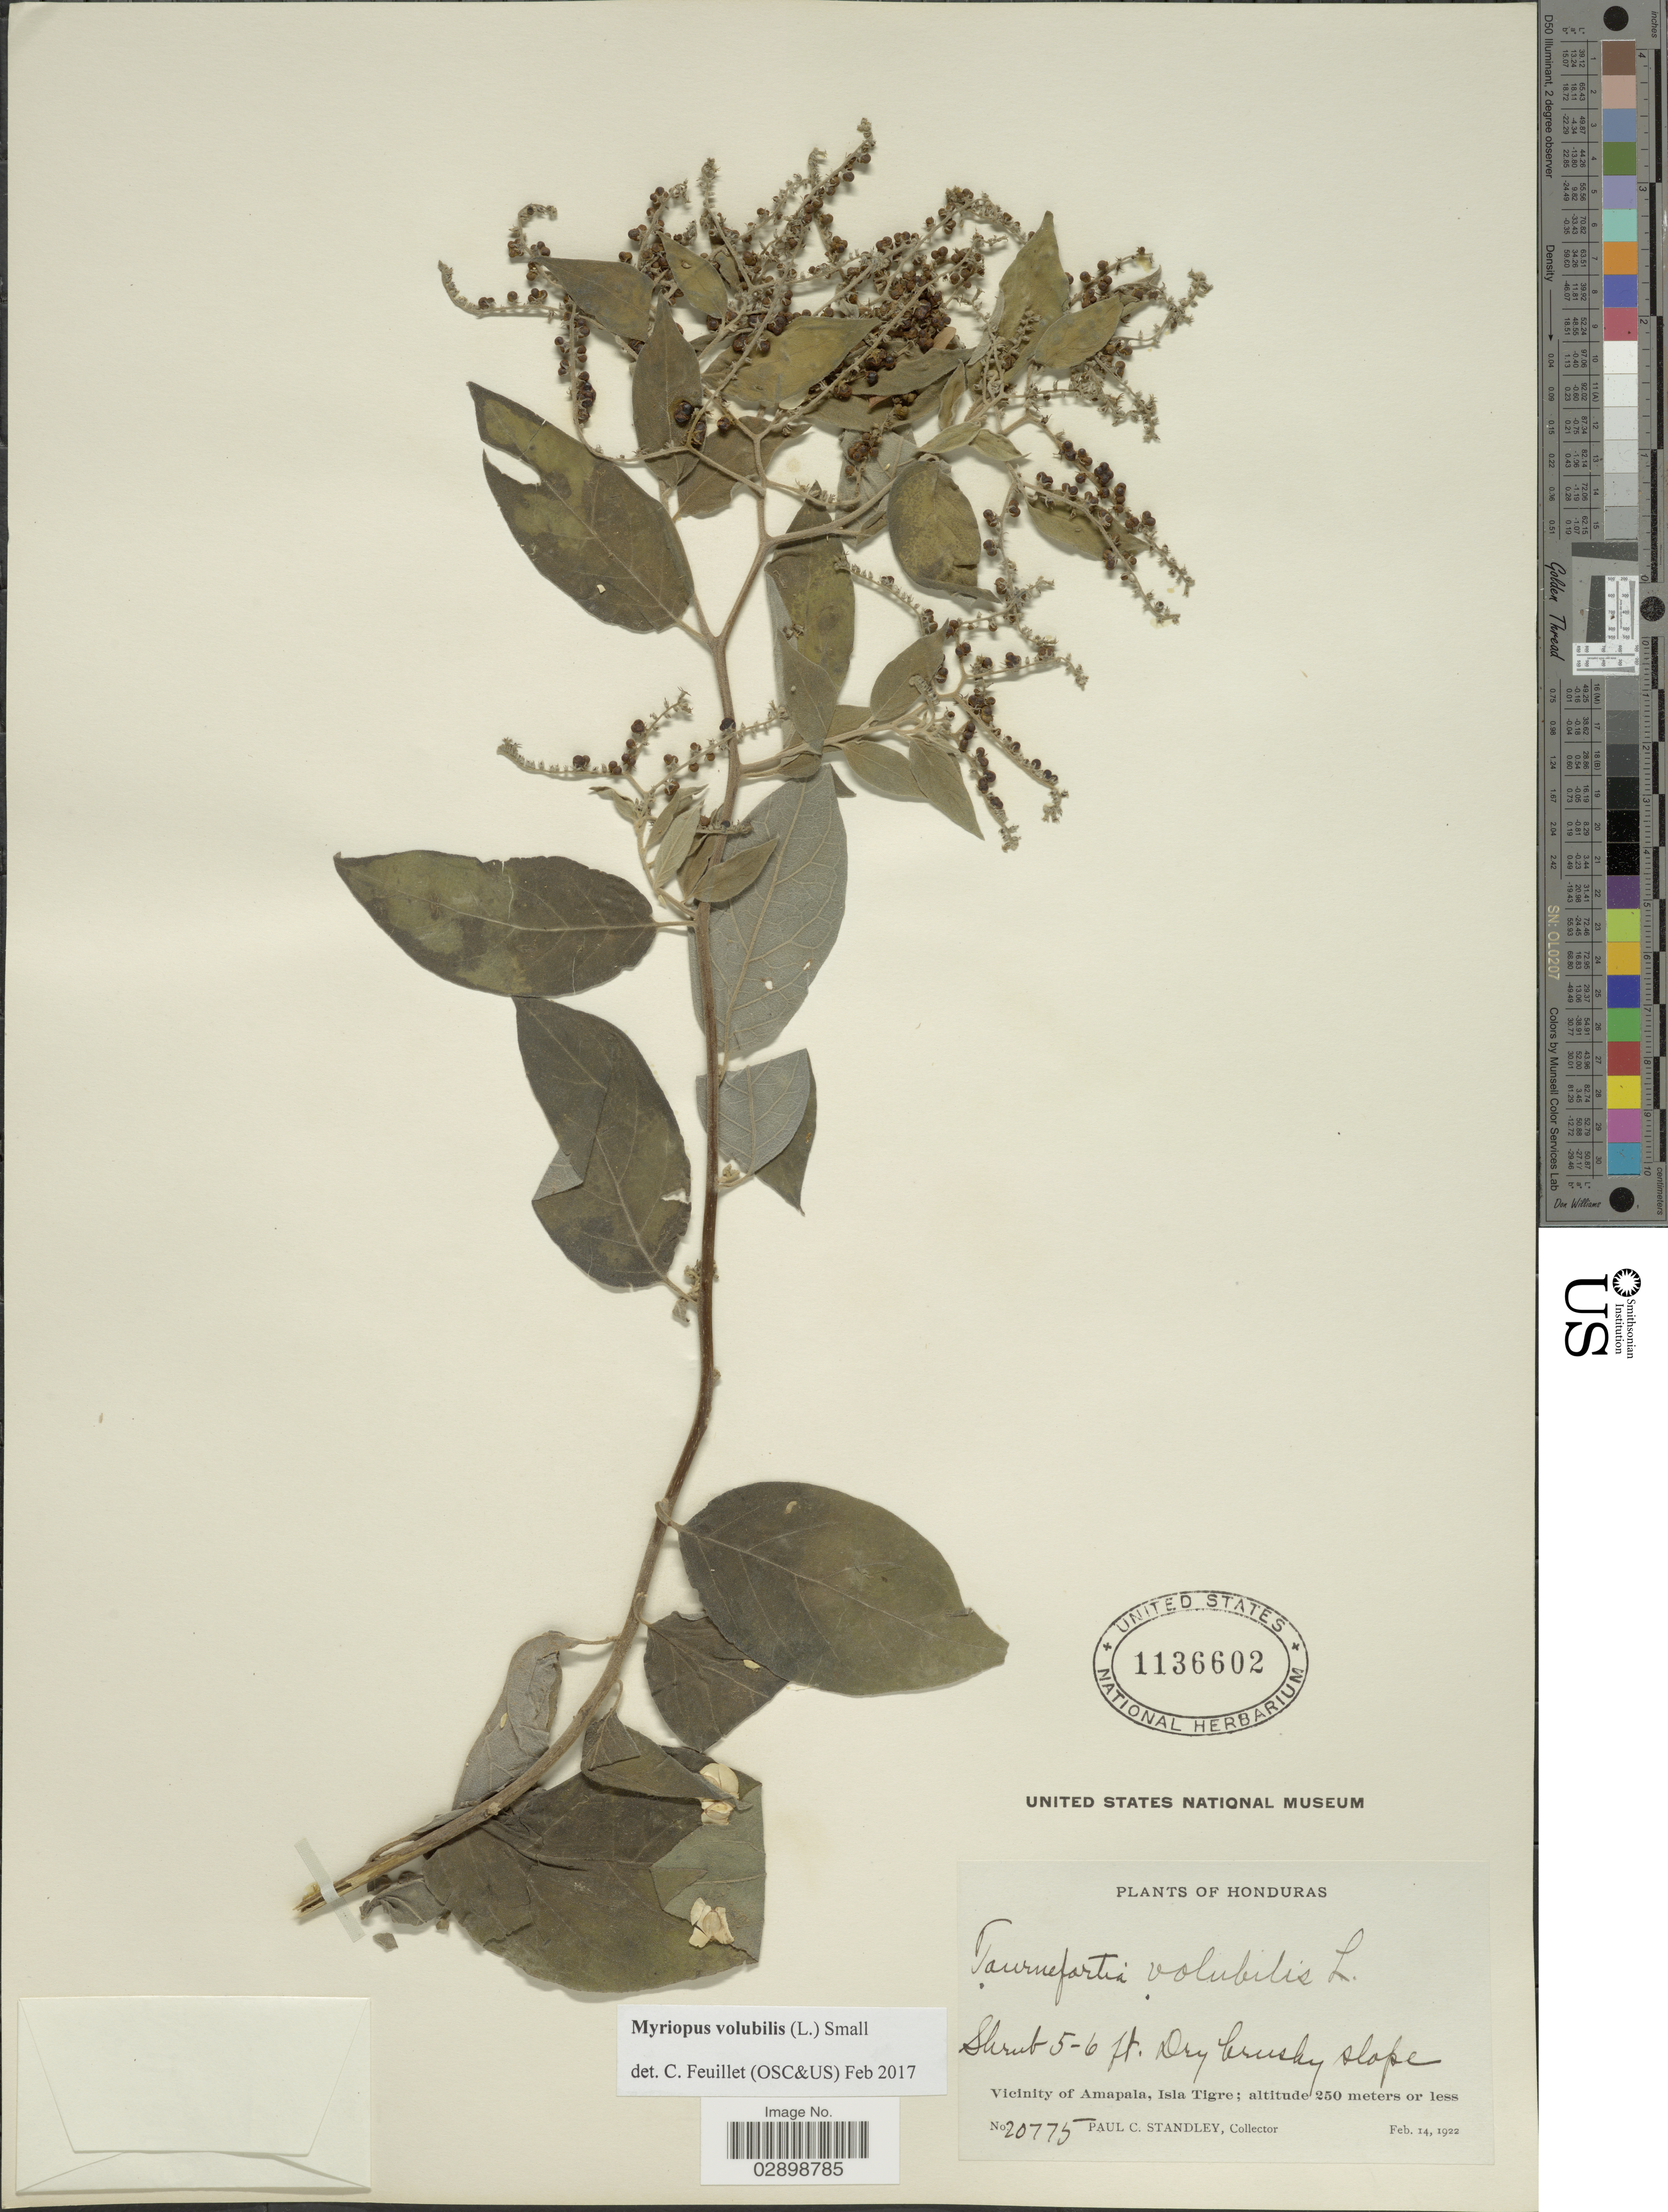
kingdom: Plantae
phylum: Tracheophyta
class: Magnoliopsida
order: Boraginales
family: Heliotropiaceae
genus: Myriopus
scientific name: Myriopus volubilis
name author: (L.) Small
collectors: P. C. Standley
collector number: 20775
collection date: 1922-02-14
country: Honduras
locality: Vicinity of Amapala, Isla Tigre.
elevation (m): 250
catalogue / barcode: US 1136602